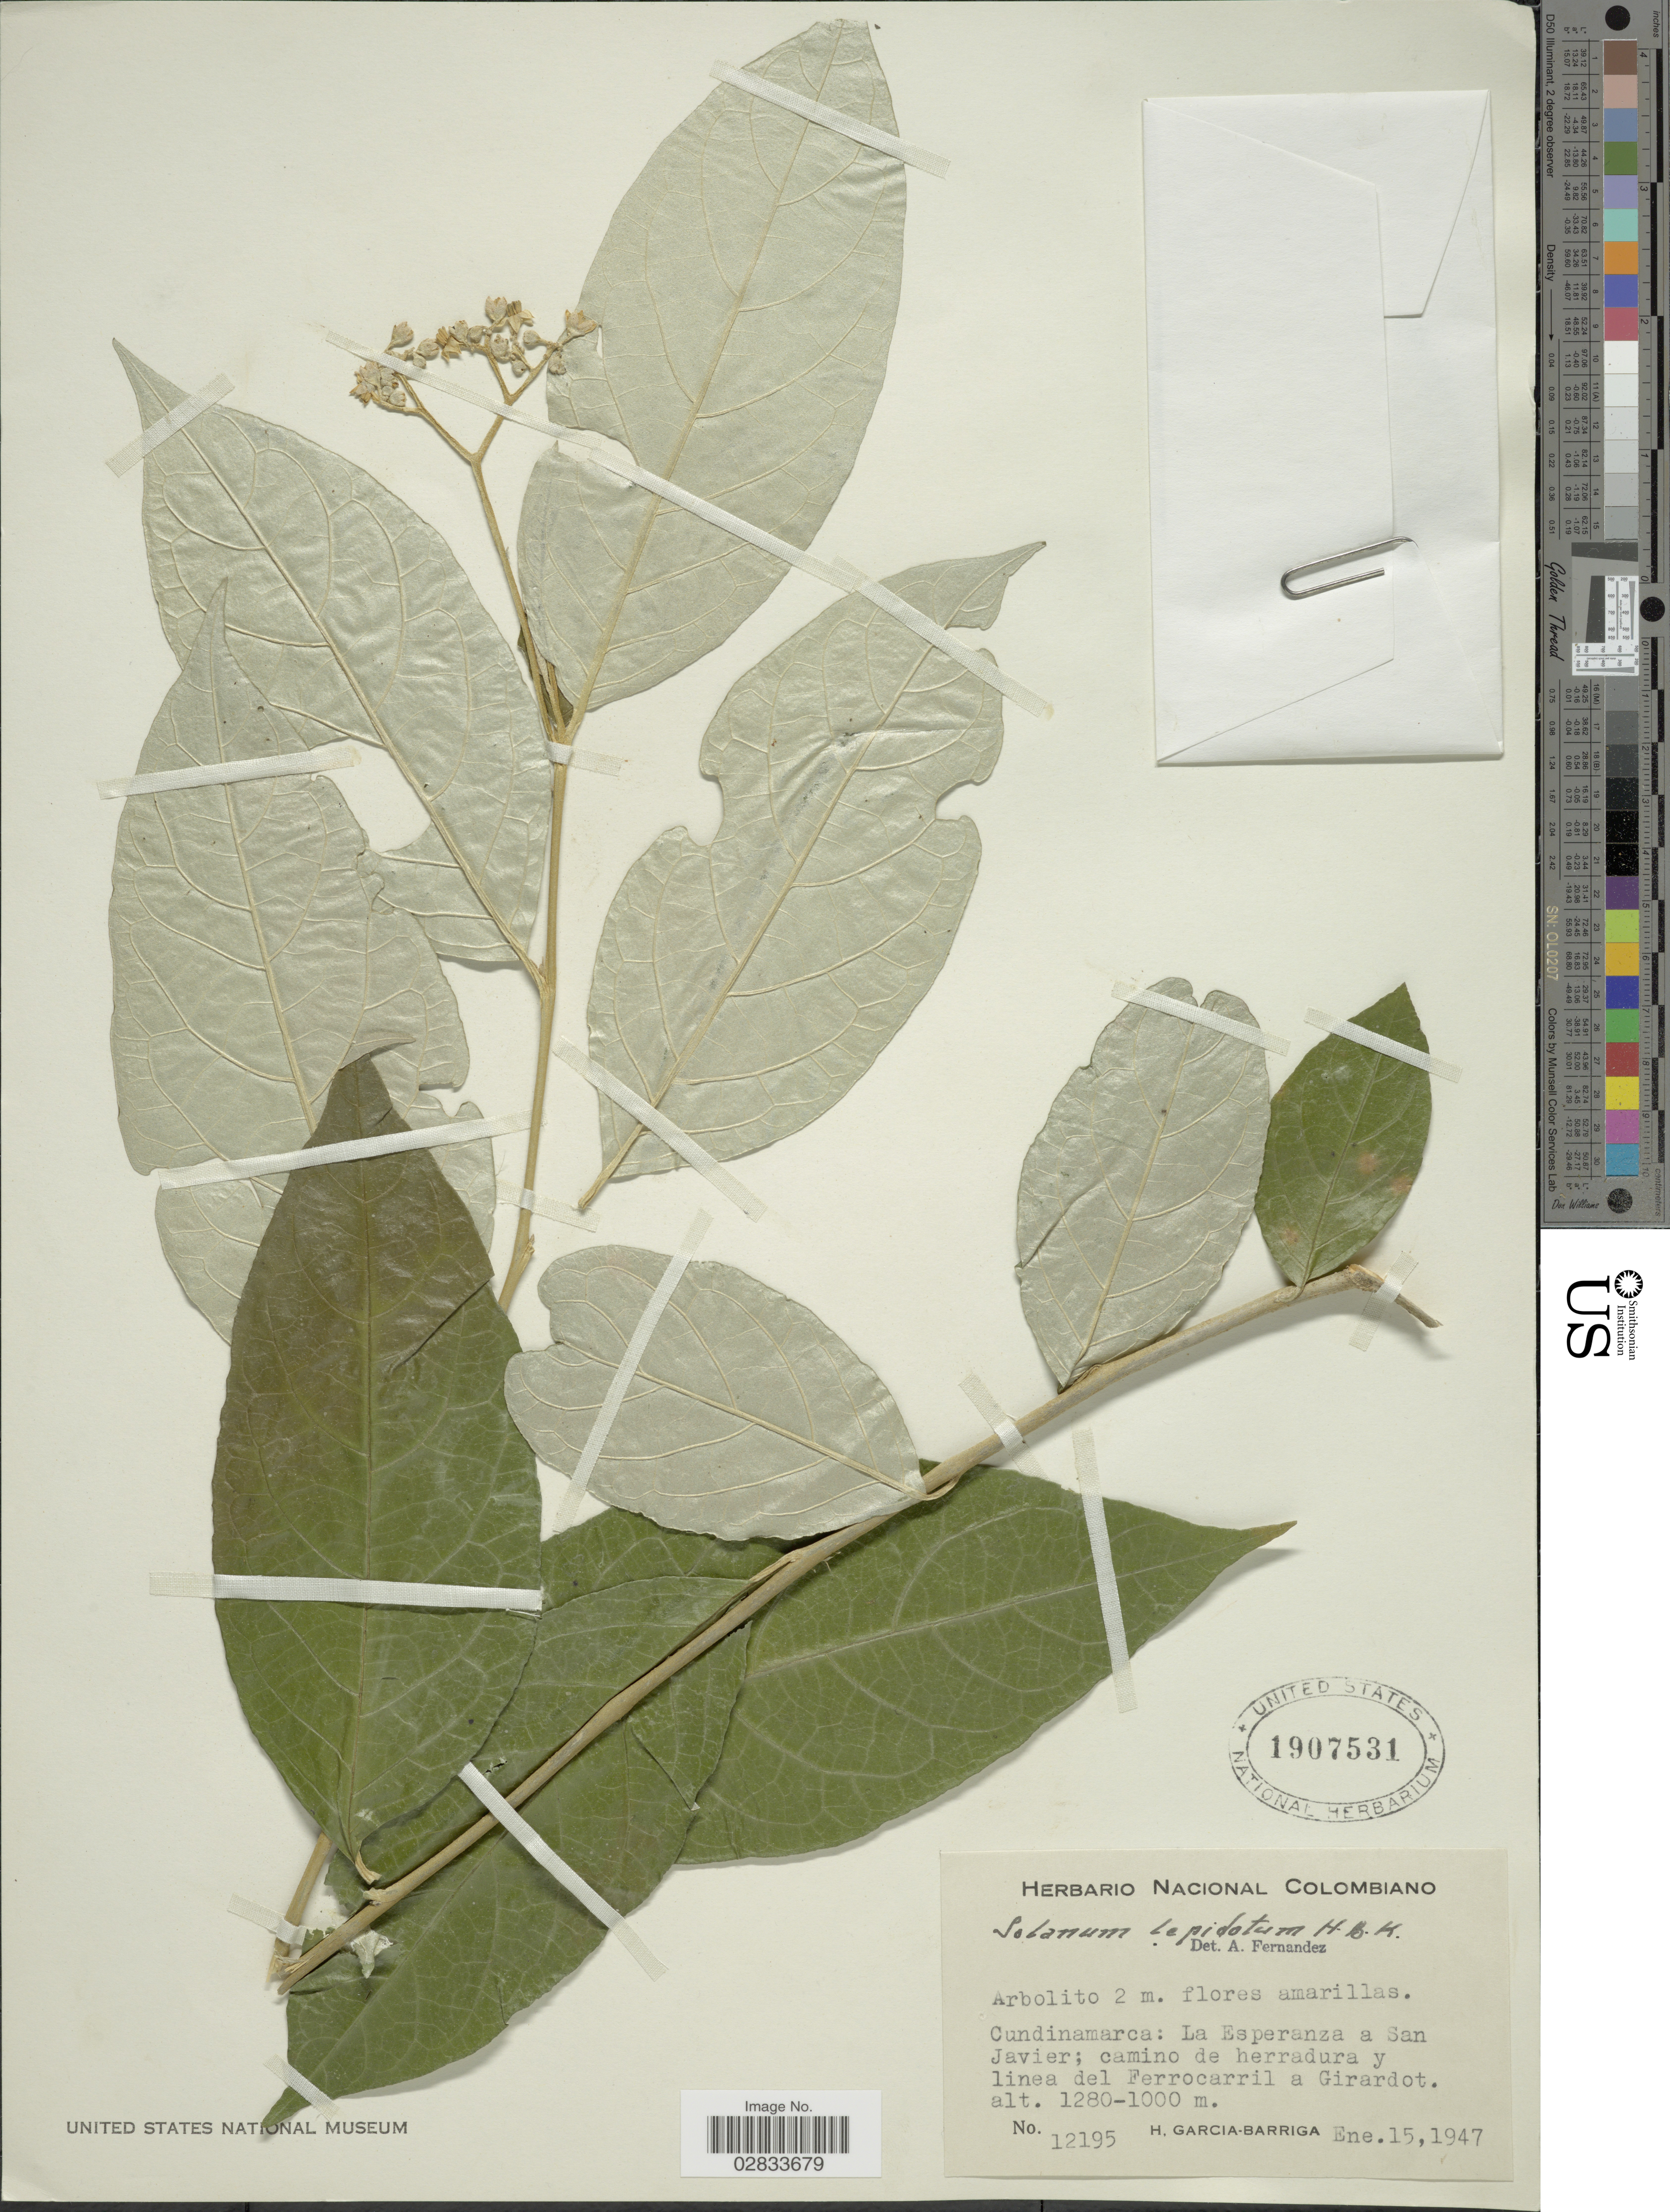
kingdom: Plantae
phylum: Tracheophyta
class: Magnoliopsida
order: Solanales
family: Solanaceae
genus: Solanum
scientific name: Solanum lepidotum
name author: Humb. & Bonpl. ex Dunal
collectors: H. García Barriga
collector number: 12195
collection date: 1947-01-15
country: Colombia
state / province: Cundinamarca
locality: Cundinamarca: La Esperanza a San Javier; camino de herradura y linea del Ferrocarril a Girardot.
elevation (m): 1000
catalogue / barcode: US 1907531